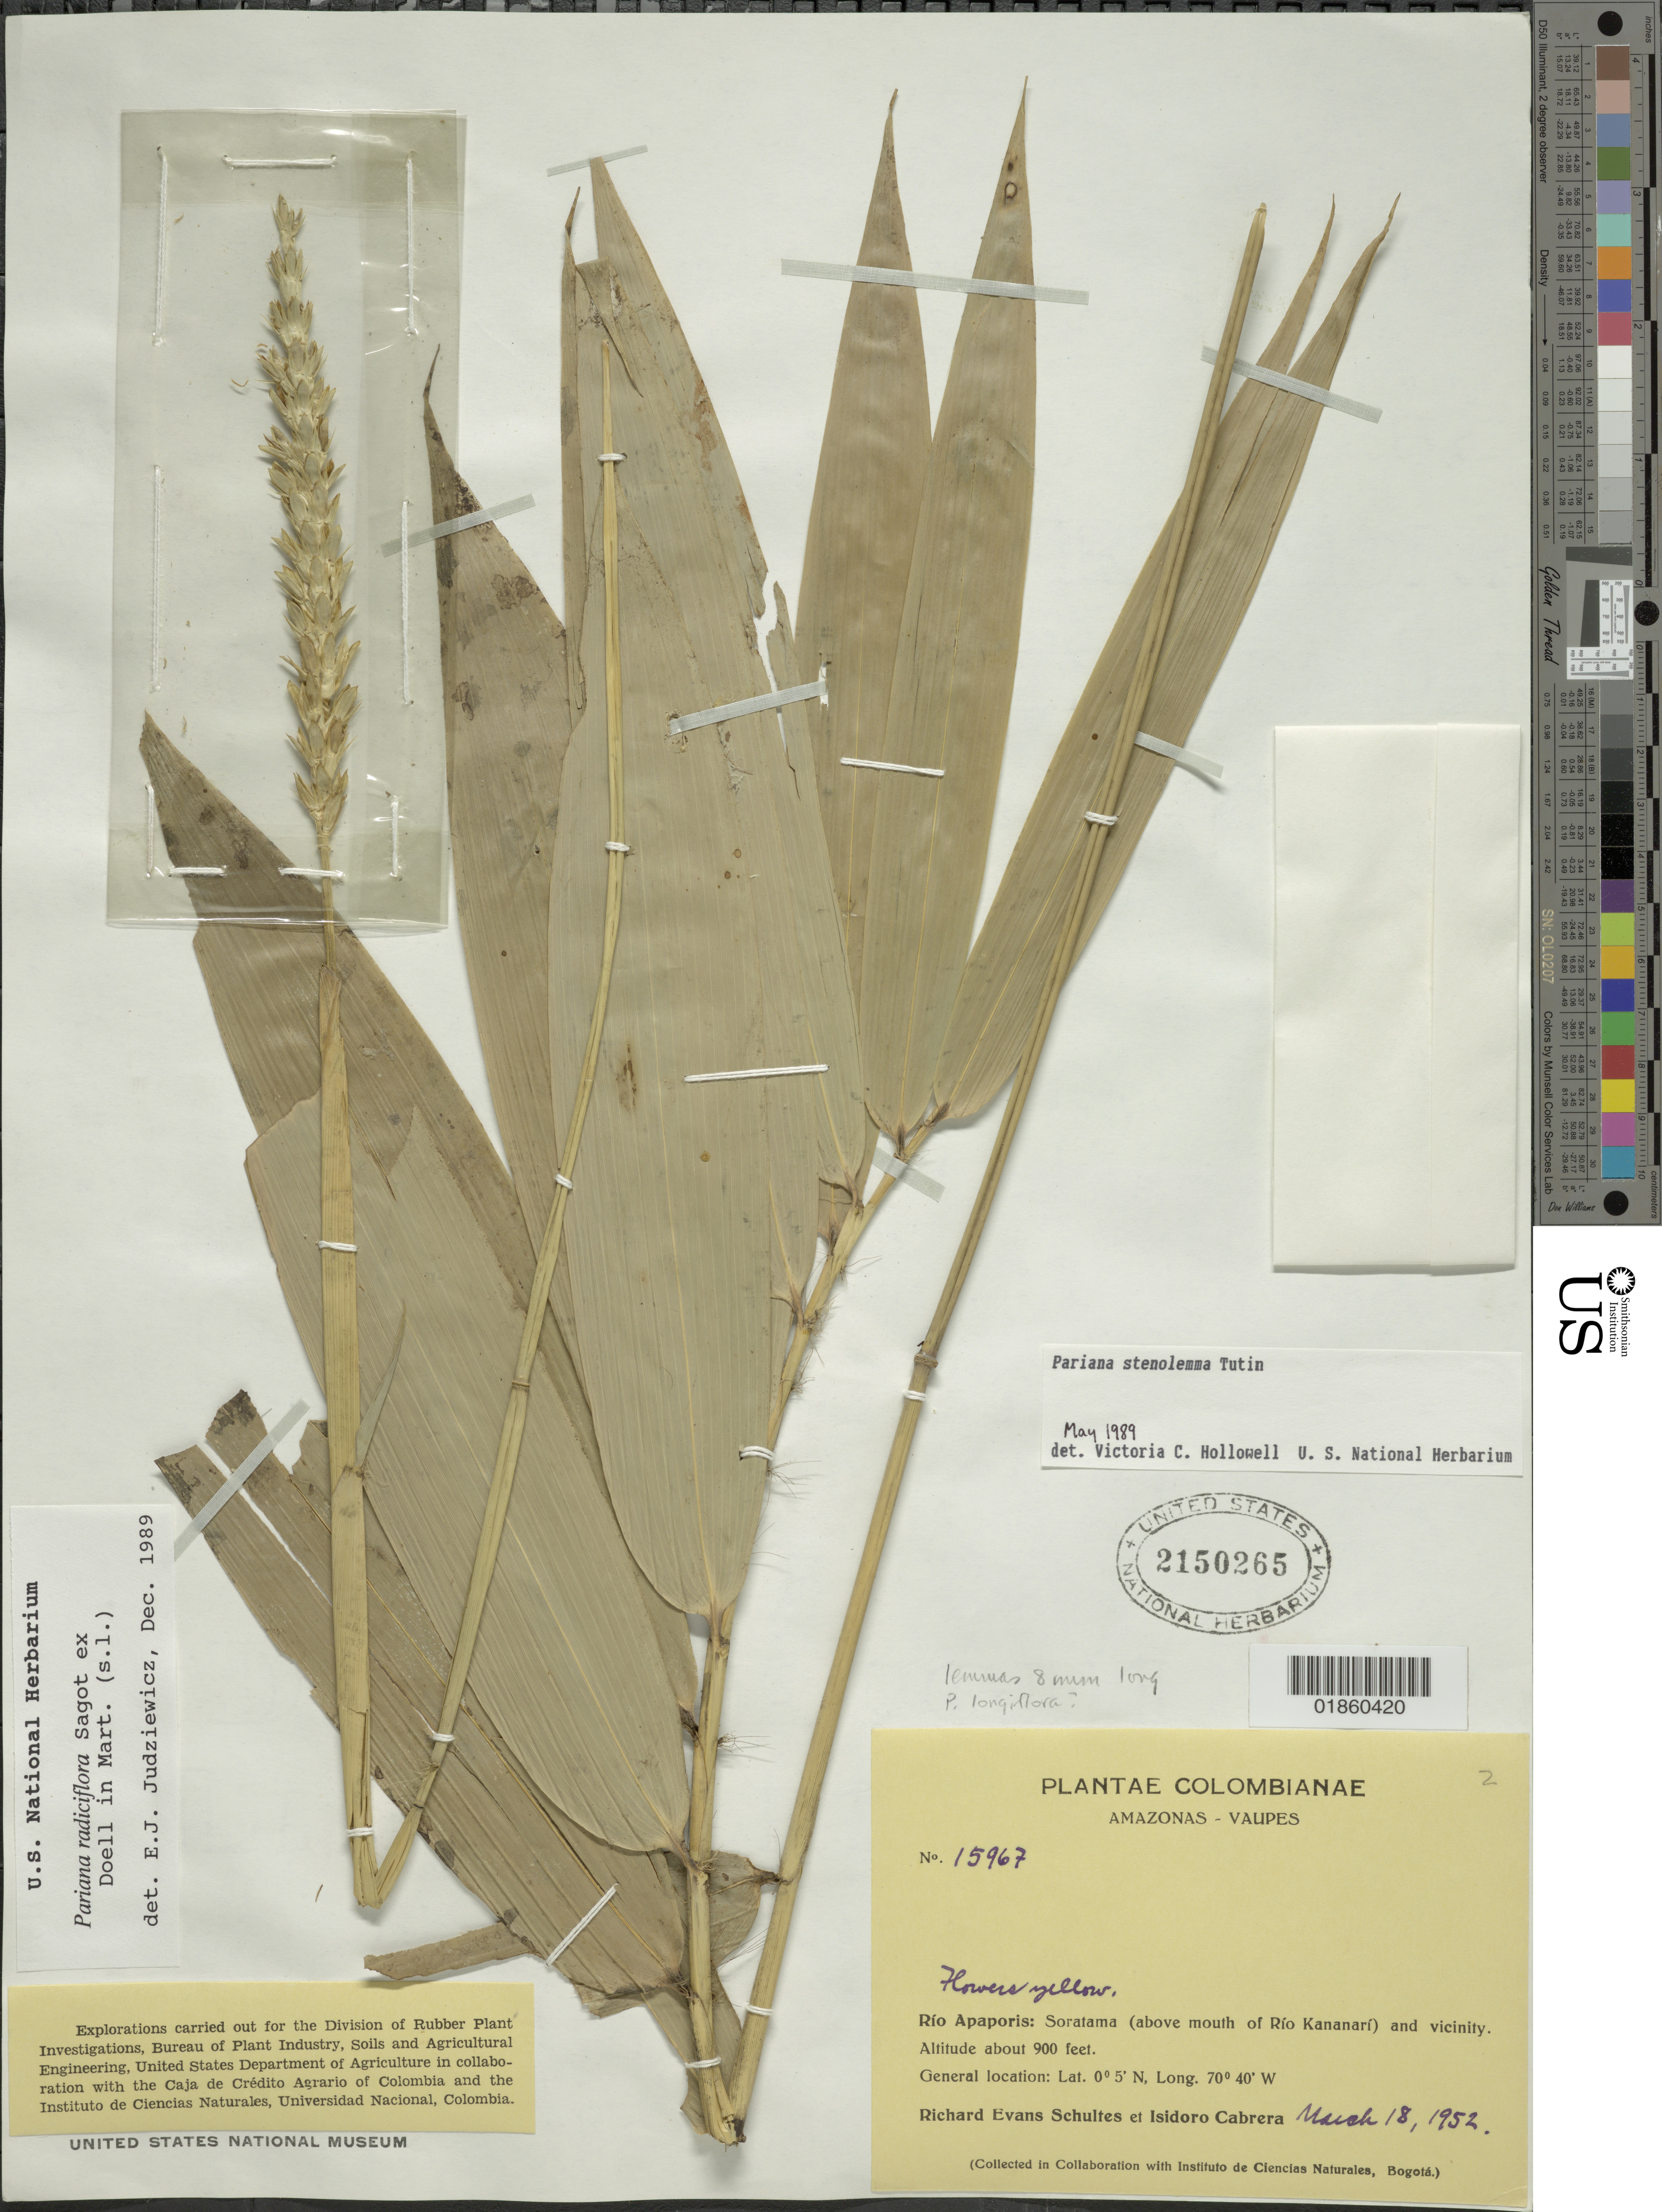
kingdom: Plantae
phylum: Tracheophyta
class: Liliopsida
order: Poales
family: Poaceae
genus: Pariana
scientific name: Pariana radiciflora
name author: Sagot ex Döll in Mart.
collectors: R. E. Schultes & I. Cabrera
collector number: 15967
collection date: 1952-03-18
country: Colombia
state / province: Amazônas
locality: Vaupes, Rio Apaoris: Soratama (above mouth of Río Kananari) and vicinity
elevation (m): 274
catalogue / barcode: US 2150265